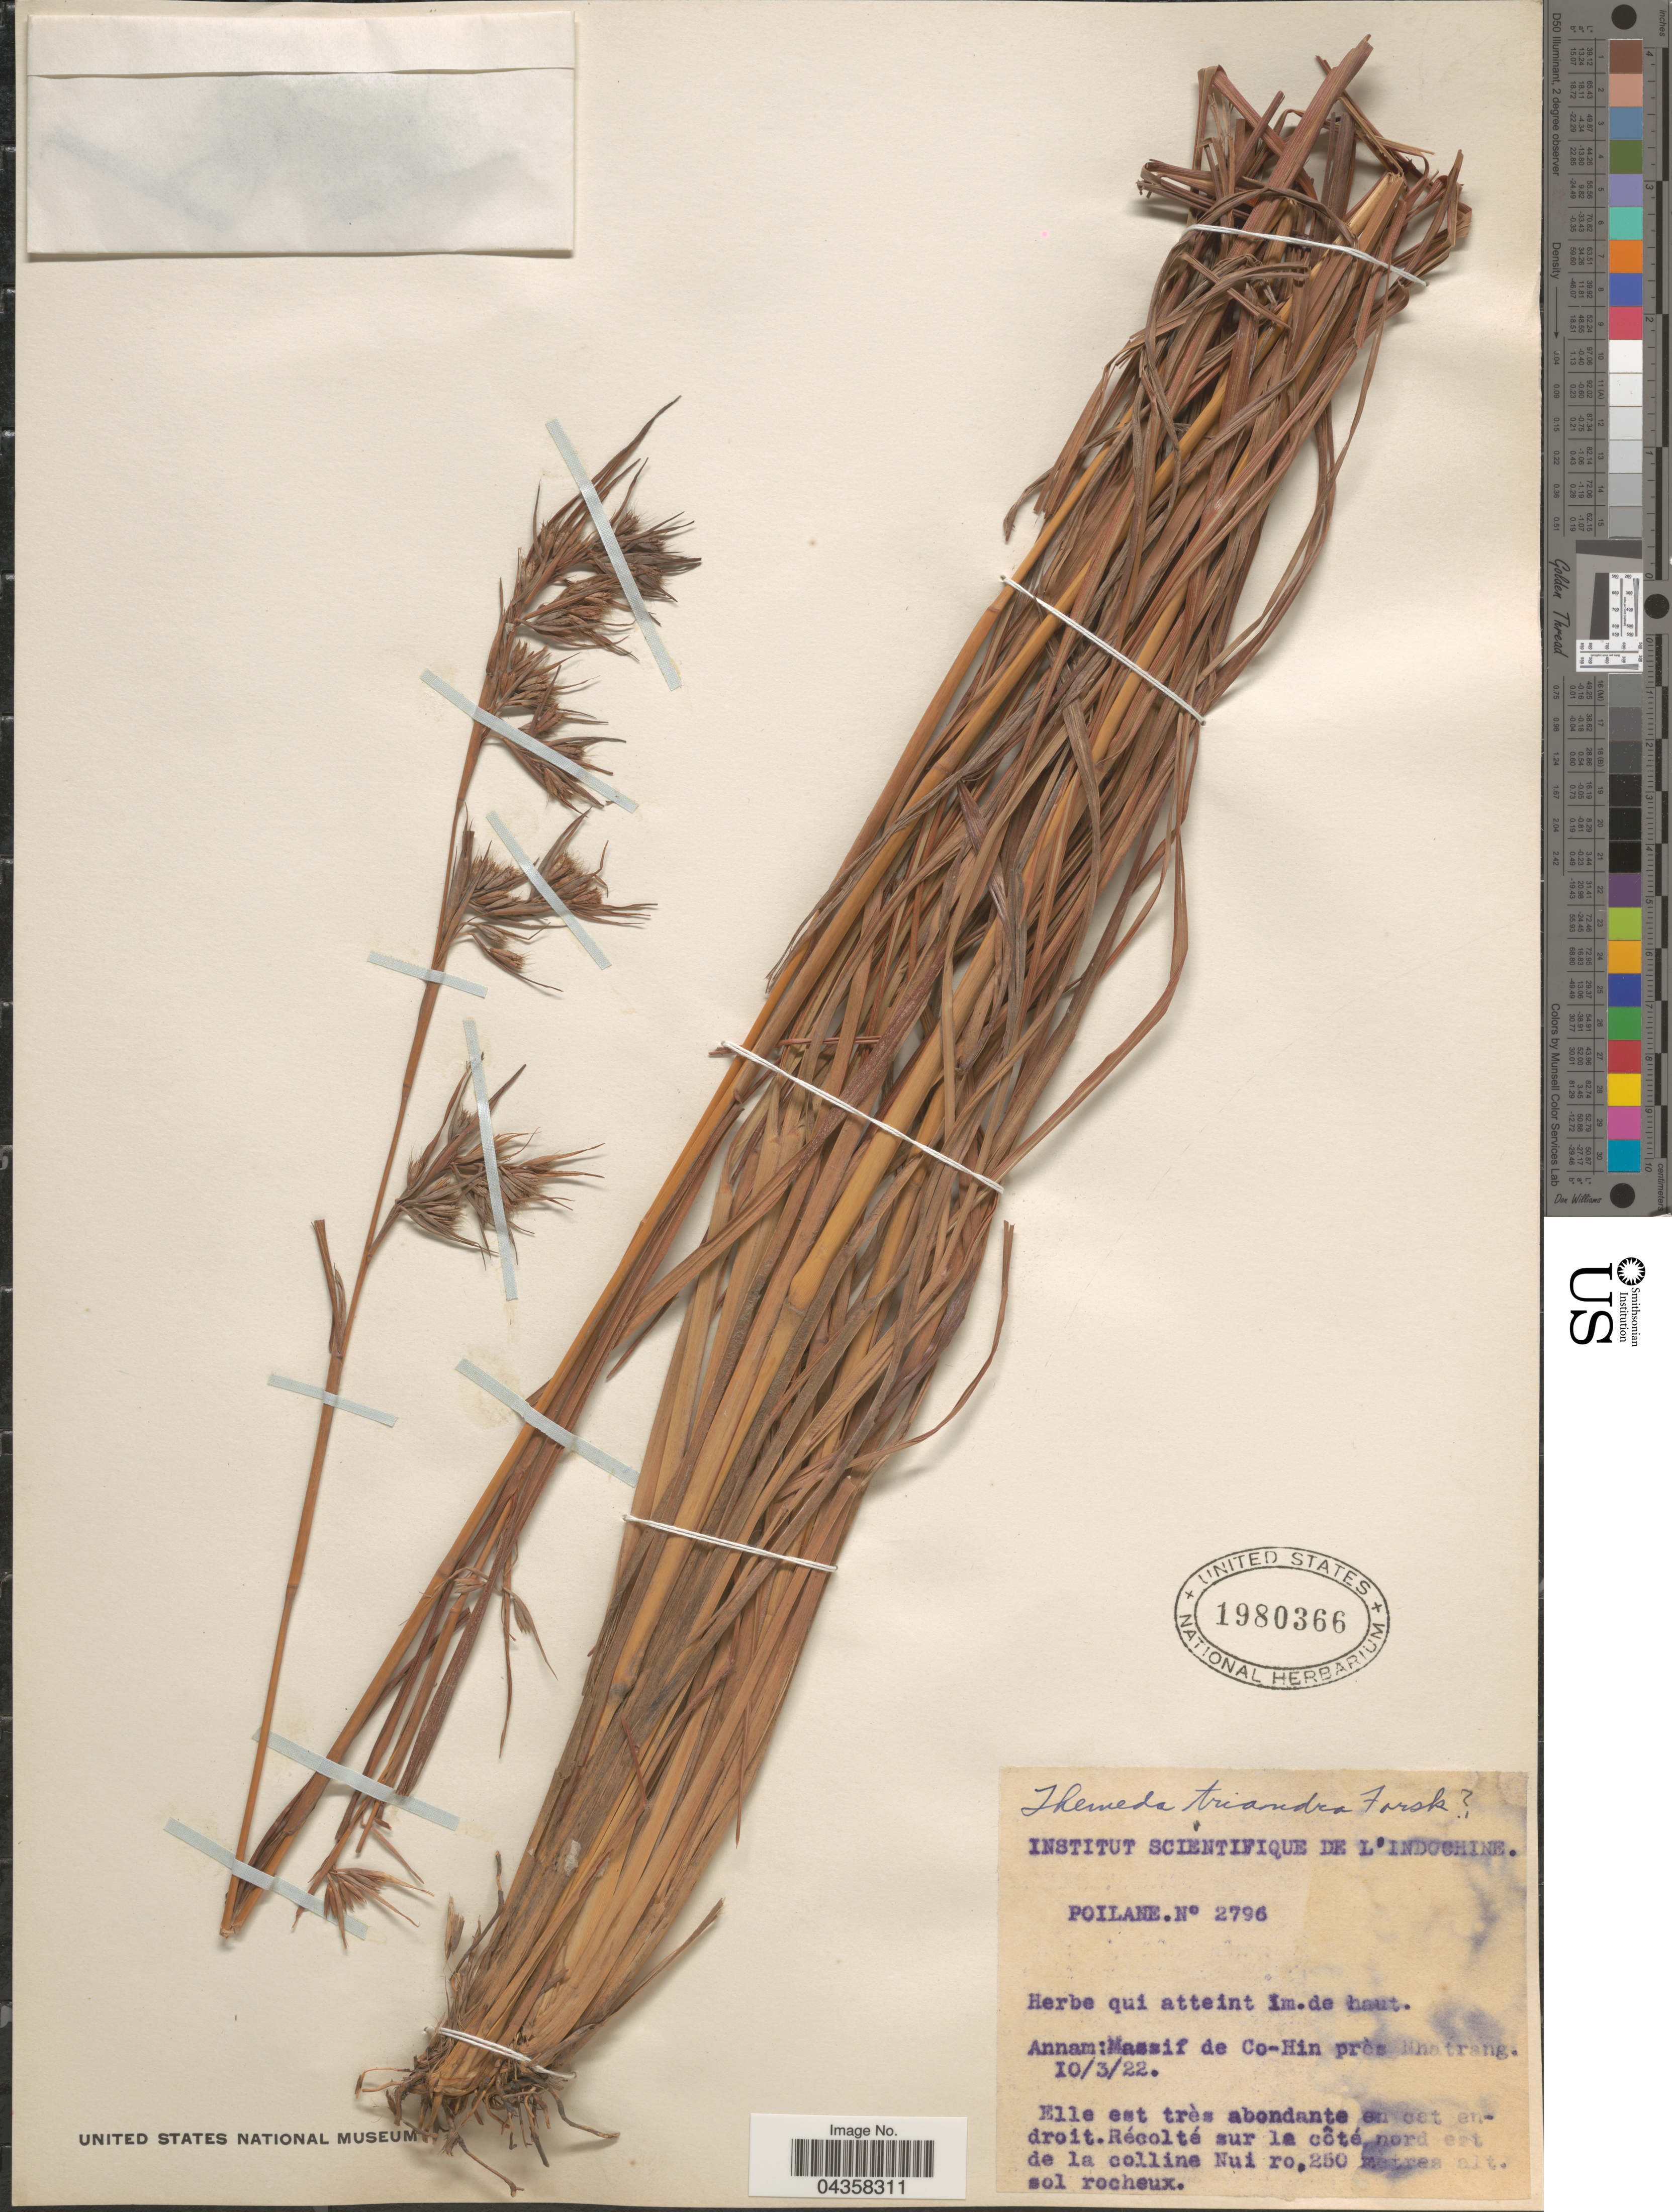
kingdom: Plantae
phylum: Tracheophyta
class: Liliopsida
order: Poales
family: Poaceae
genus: Themeda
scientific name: Themeda triandra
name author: Forssk.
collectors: -. Poilane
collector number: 2796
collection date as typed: Transcribed d/m/y: 10/3/22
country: Vietnam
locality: Annam: Massif de Co-Hin près Nha trang.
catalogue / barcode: US 1980366